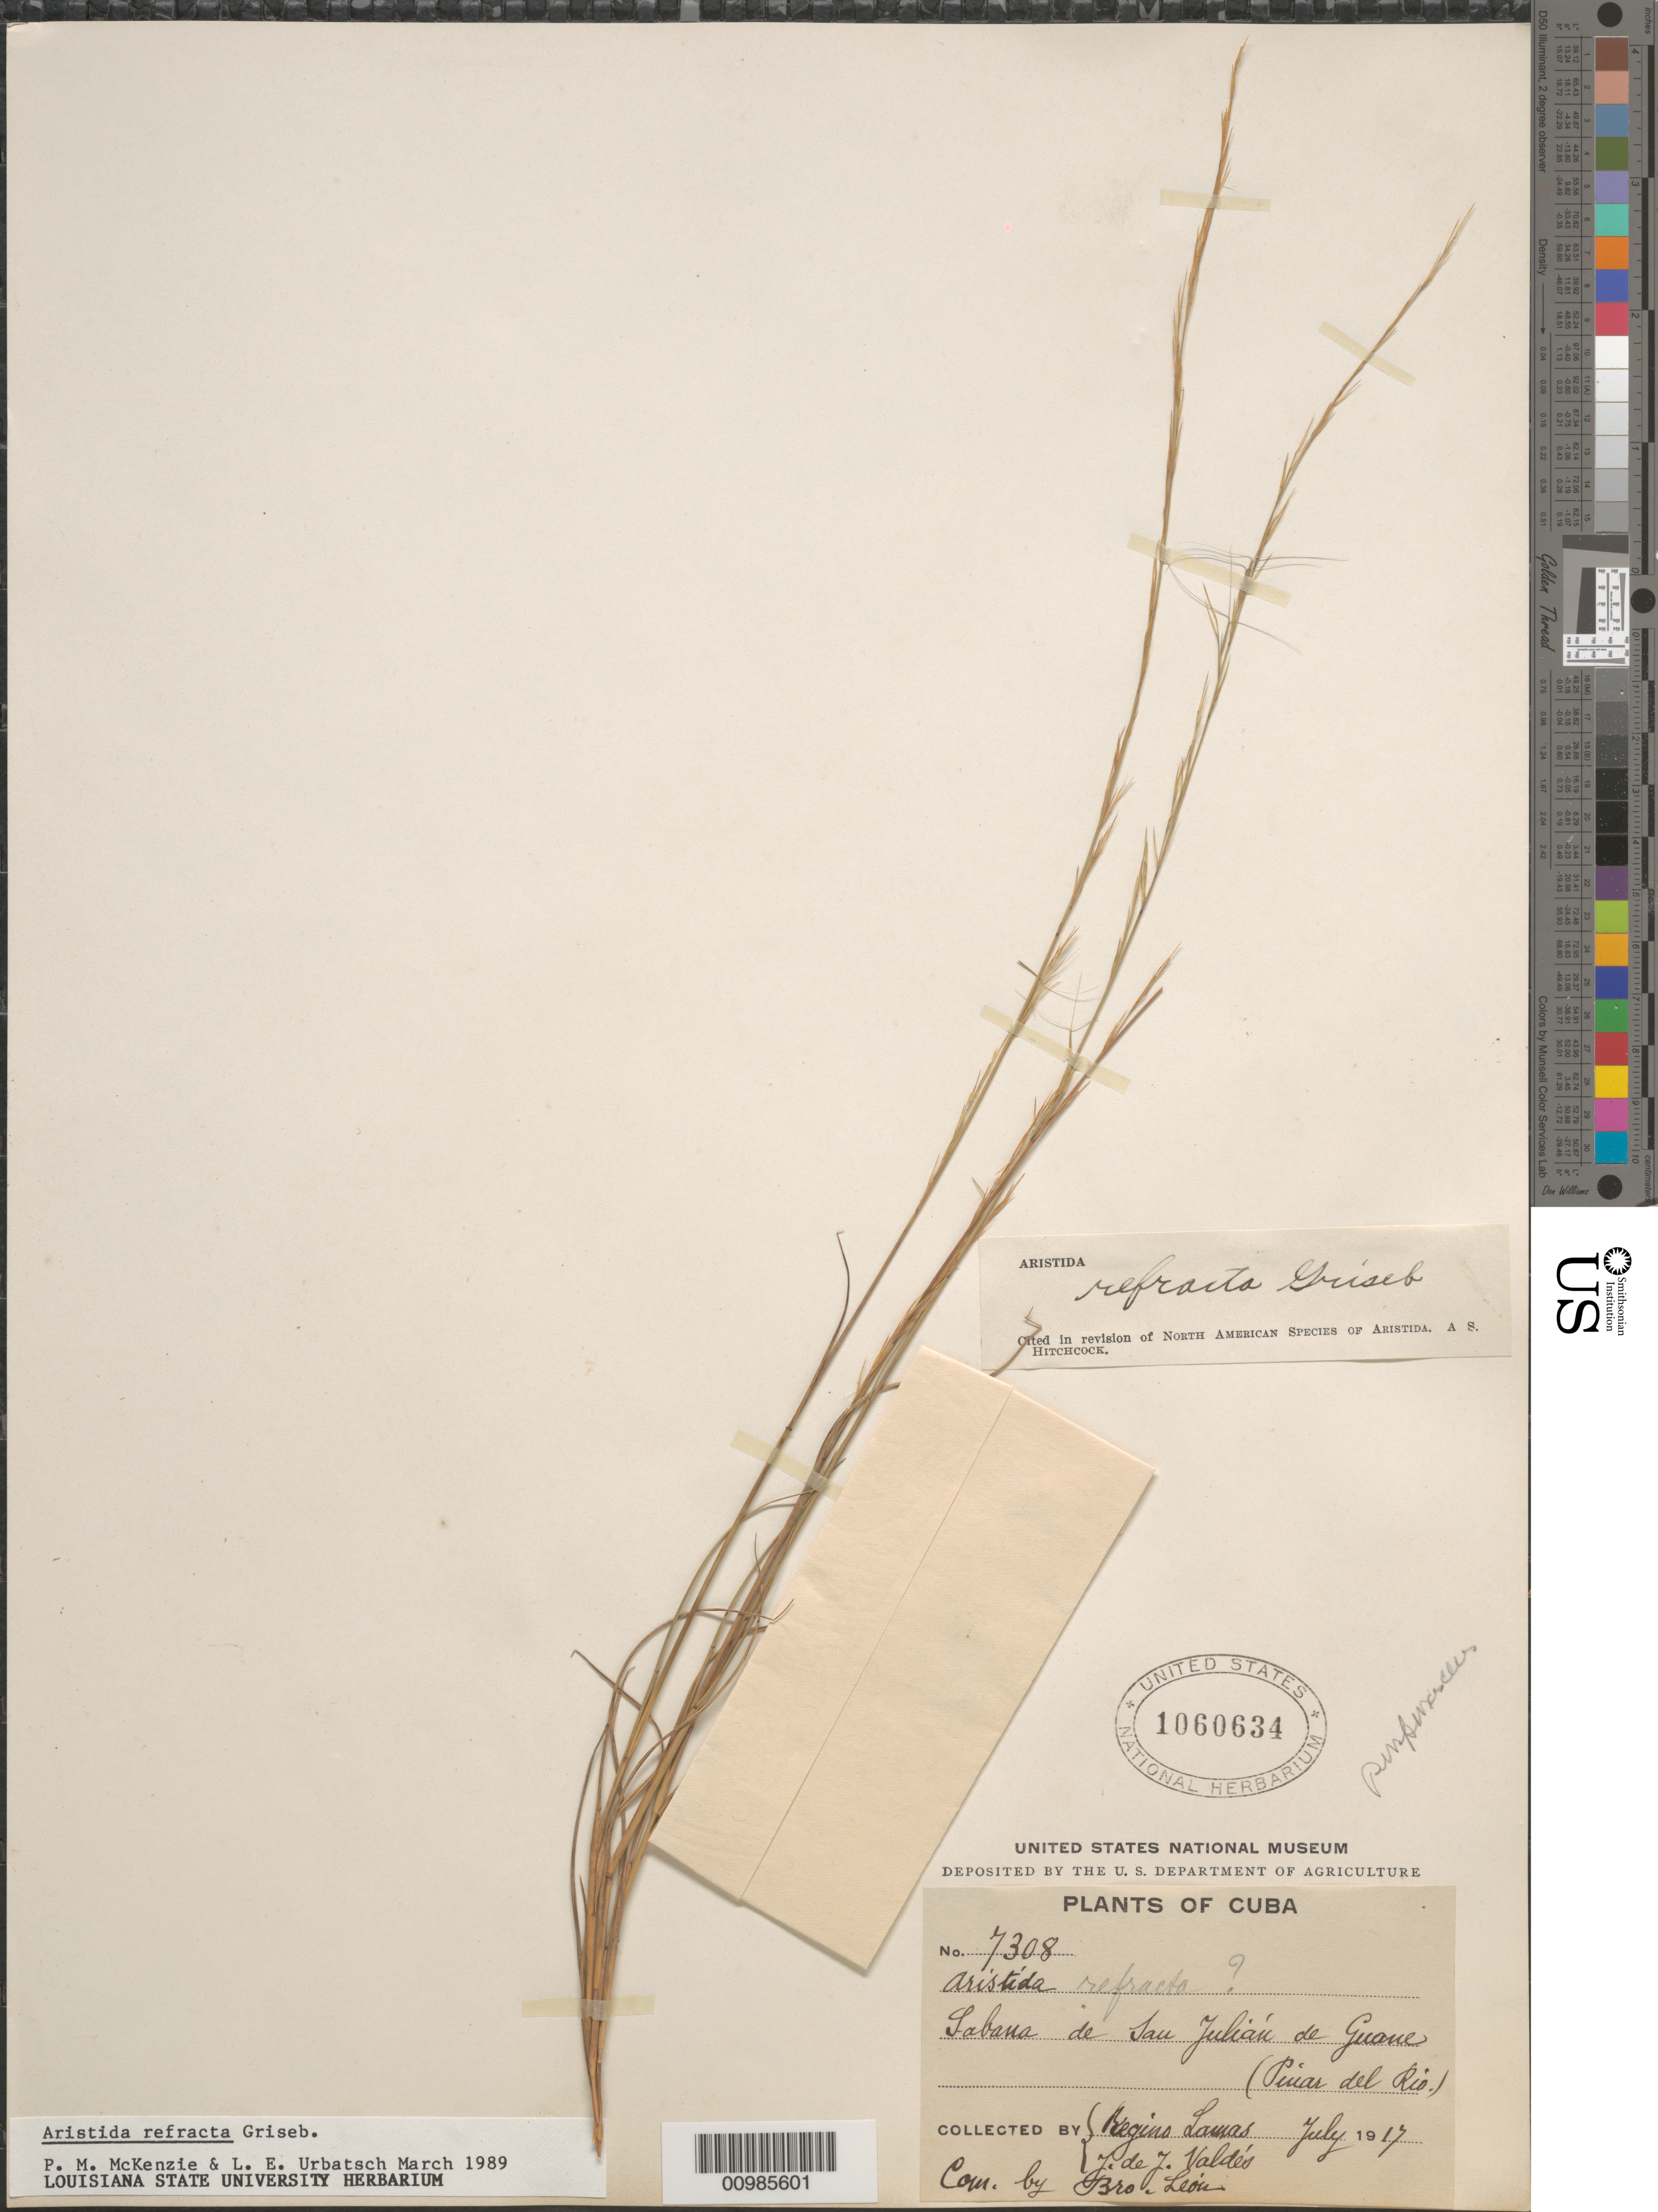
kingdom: Plantae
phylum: Tracheophyta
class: Liliopsida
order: Poales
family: Poaceae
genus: Aristida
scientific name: Aristida refracta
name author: Griseb.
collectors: Bro. León, J. Valdés & R. Lamas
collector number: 7308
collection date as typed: Jul 1917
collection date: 1917-07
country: Cuba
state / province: Pinar del Rio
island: Cuba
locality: San Julian de Guane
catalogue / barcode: US 1060634